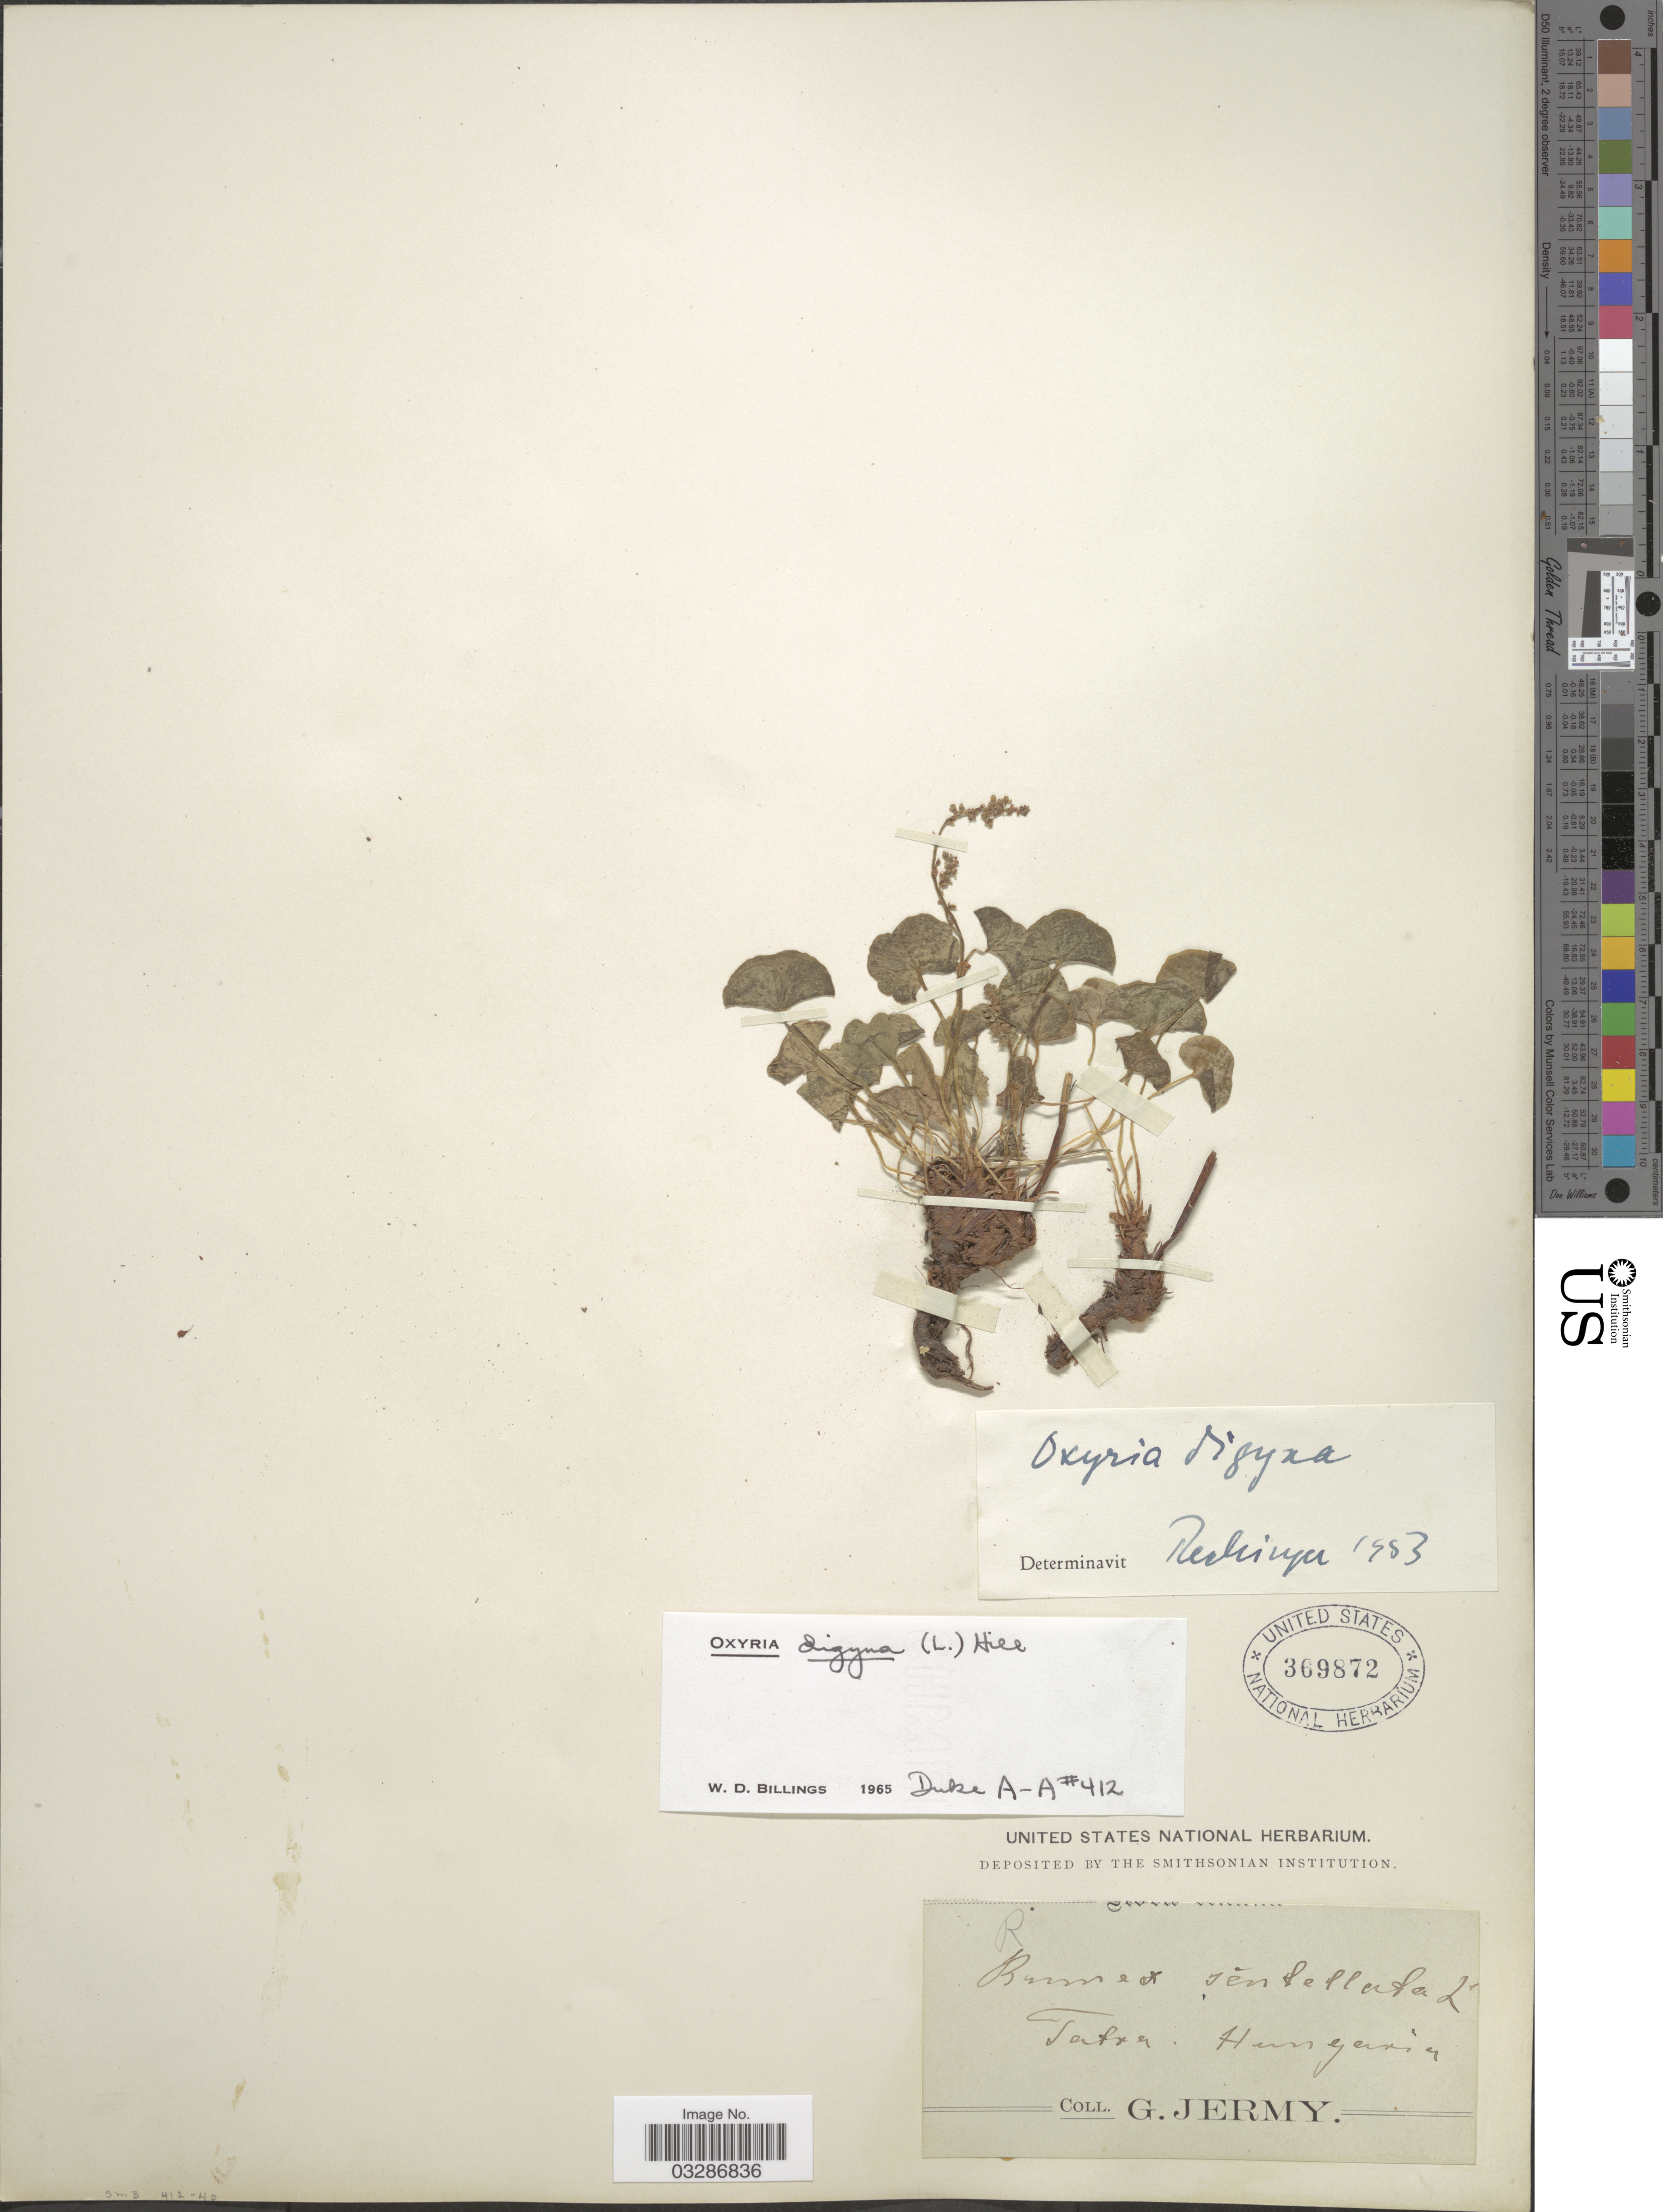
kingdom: Plantae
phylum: Tracheophyta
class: Magnoliopsida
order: Caryophyllales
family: Polygonaceae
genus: Oxyria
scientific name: Oxyria digyna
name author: (L.) Hill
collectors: G. Jermy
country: Hungary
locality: Tatra.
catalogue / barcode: US 369872